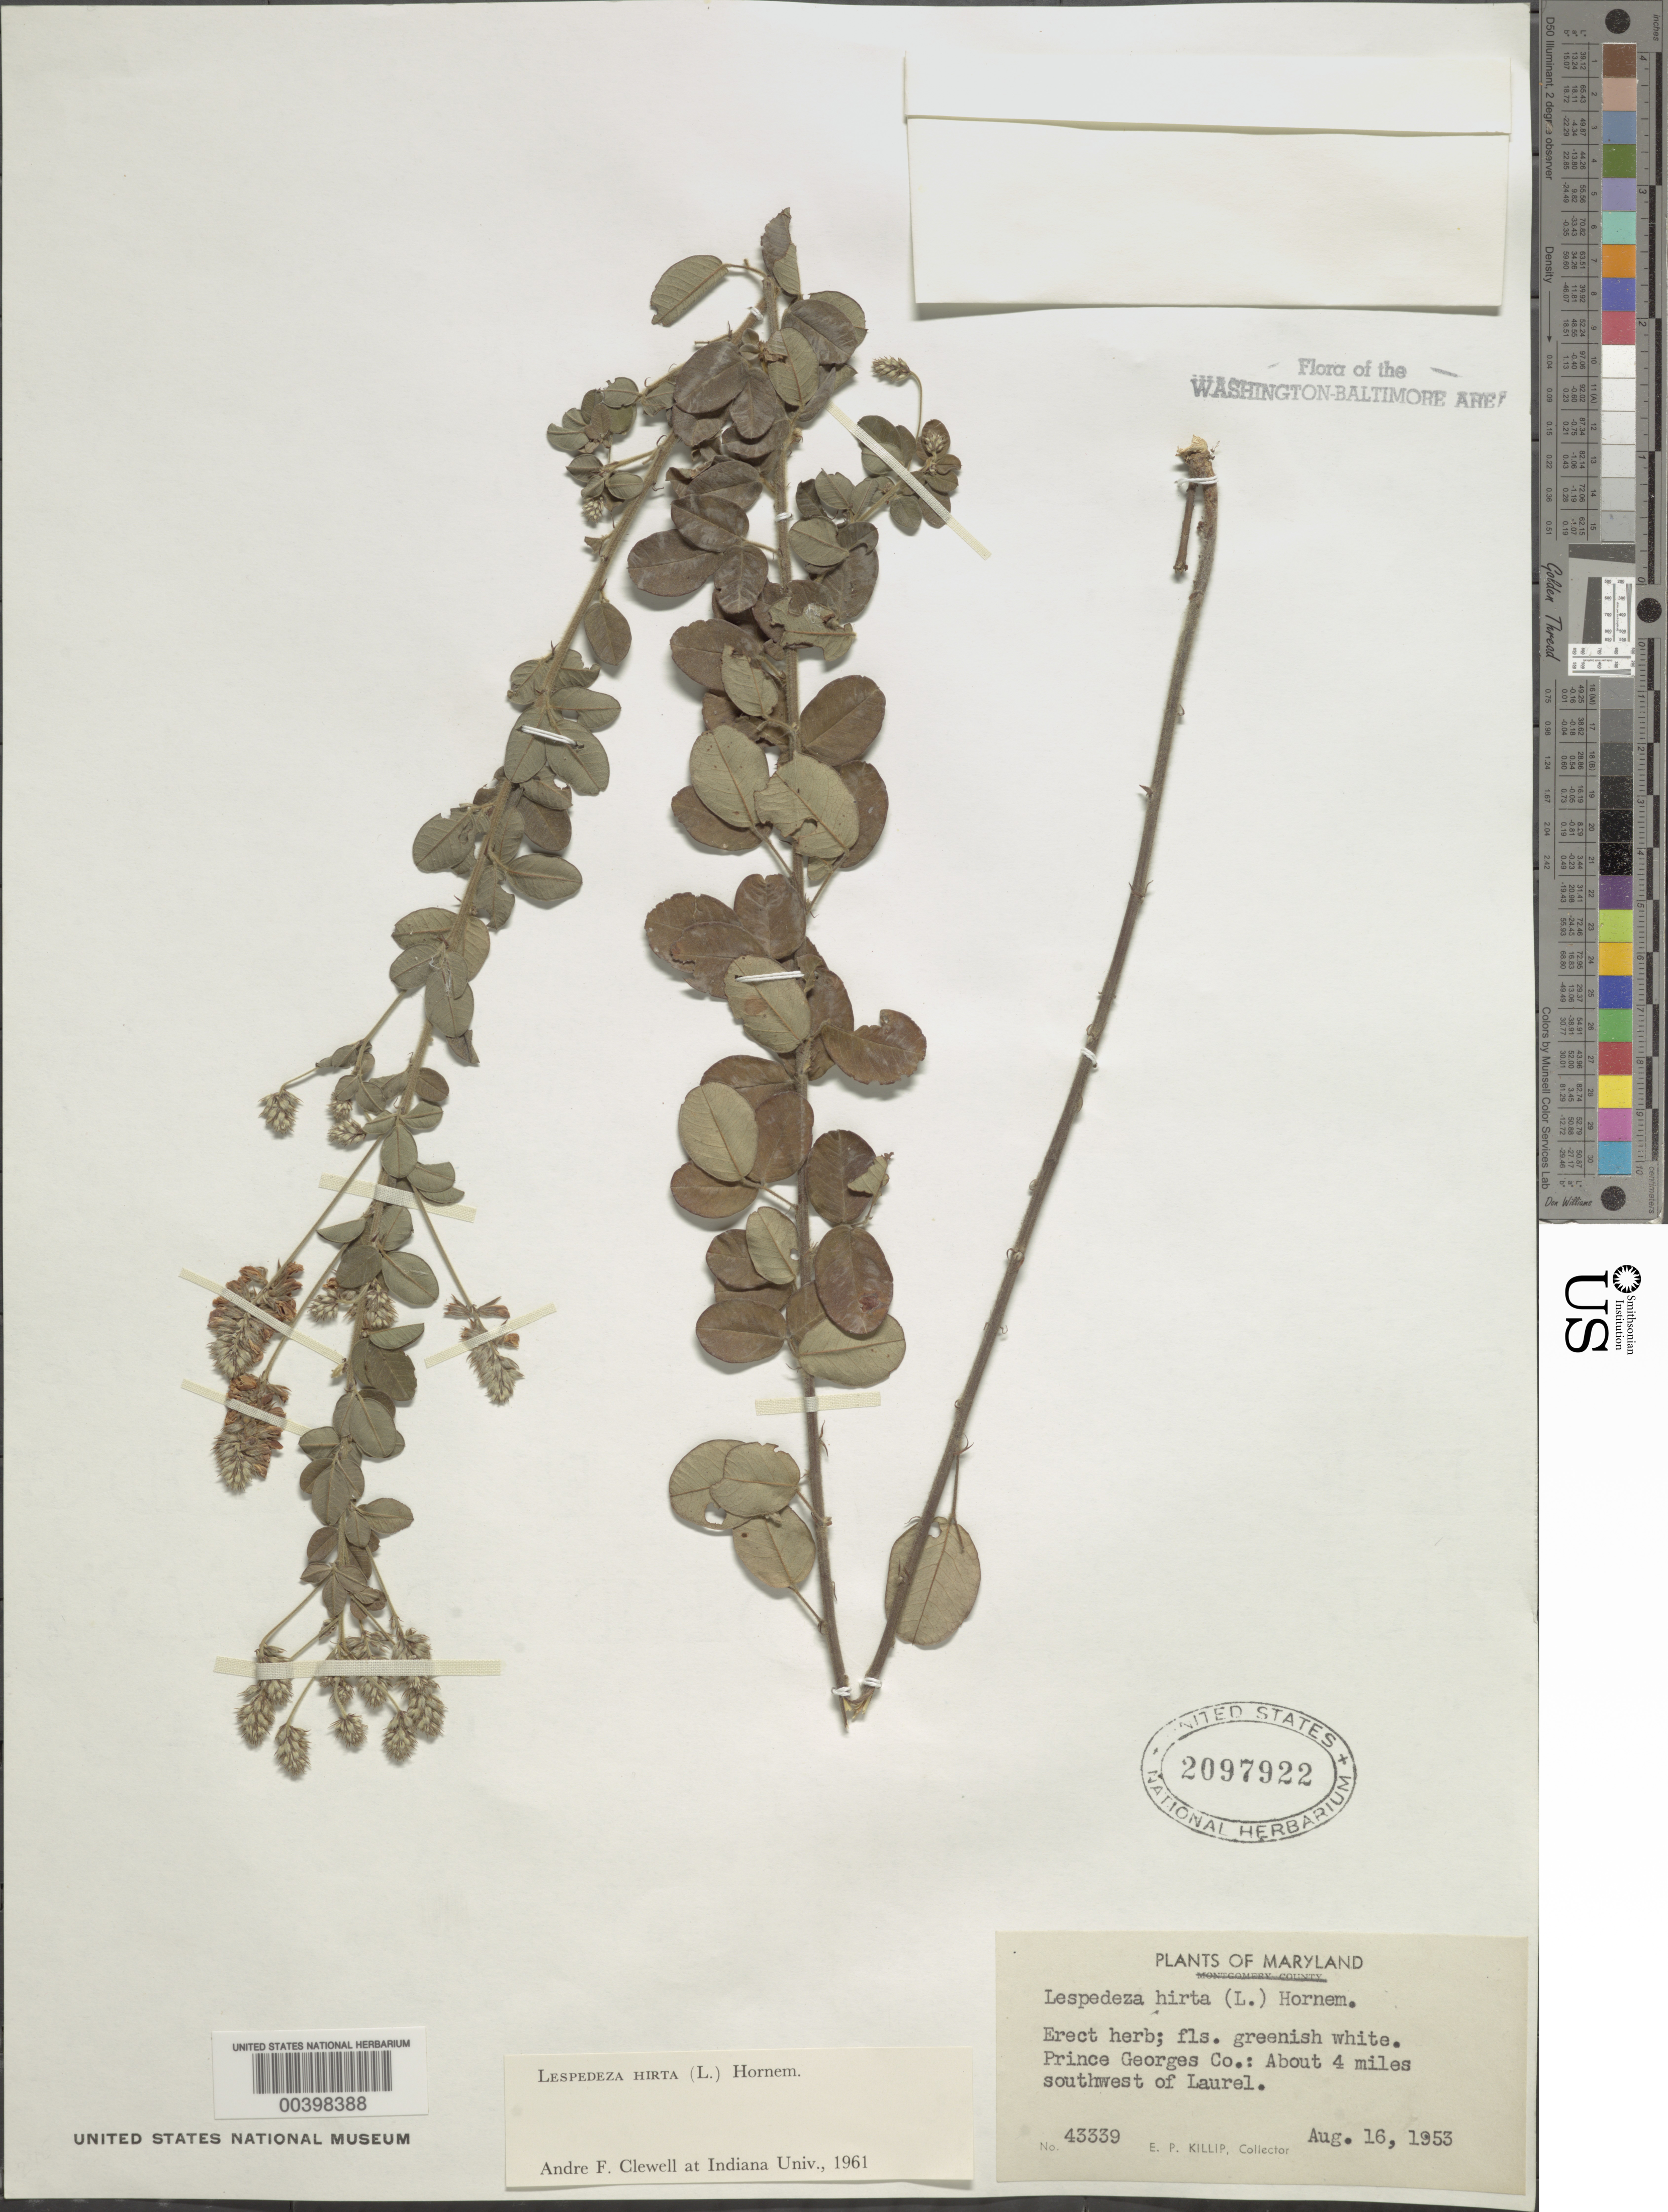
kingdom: Plantae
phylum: Tracheophyta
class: Magnoliopsida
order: Fabales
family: Fabaceae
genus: Lespedeza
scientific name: Lespedeza hirta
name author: (L.) Hornem.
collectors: E. P. Killip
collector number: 43339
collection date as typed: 16 Aug 1953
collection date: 1953-08-16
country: United States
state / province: Maryland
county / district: Prince George's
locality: Southwest of Laurel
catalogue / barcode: US 2097922